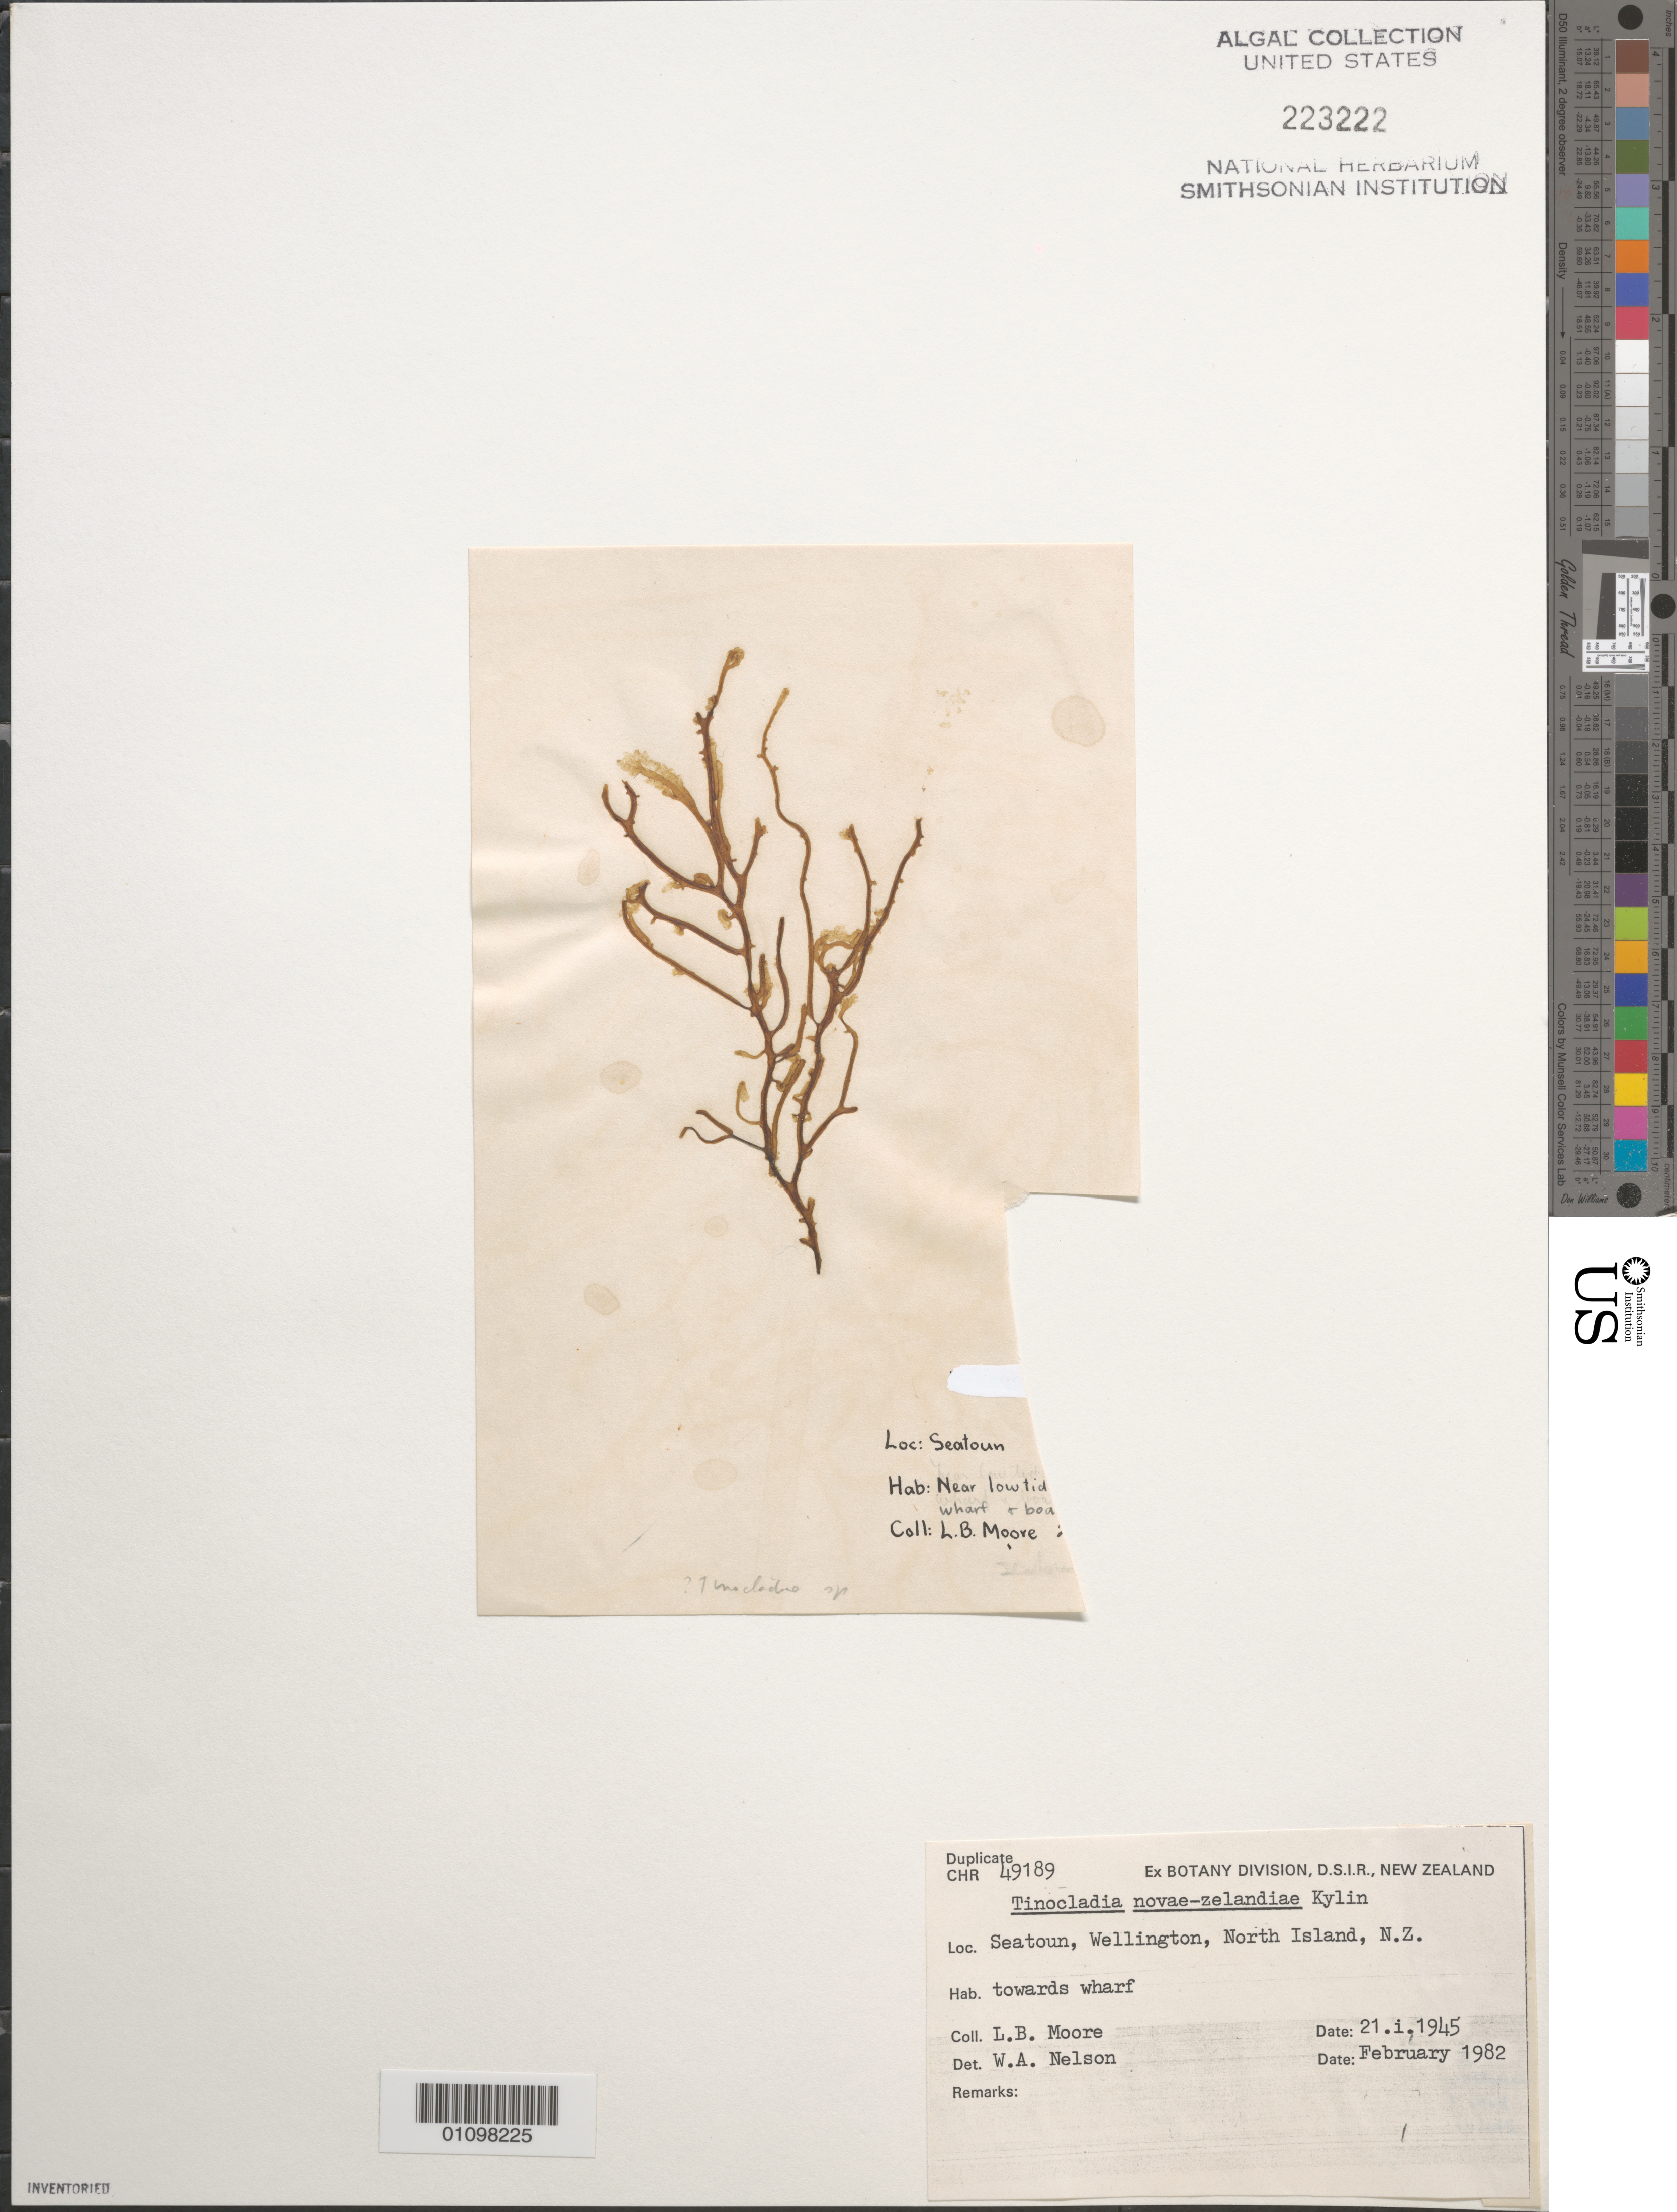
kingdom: Chromista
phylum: Ochrophyta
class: Phaeophyceae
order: Ectocarpales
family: Chordariaceae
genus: Tinocladia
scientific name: Tinocladia novae-zelandiae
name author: Kylin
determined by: Nelson, W. A.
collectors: L. Moore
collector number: Duplicate CHR 49189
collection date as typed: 21 Jan 1945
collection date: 1945-01-21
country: New Zealand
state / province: Wellington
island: North Island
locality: Seatoun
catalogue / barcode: US 223222